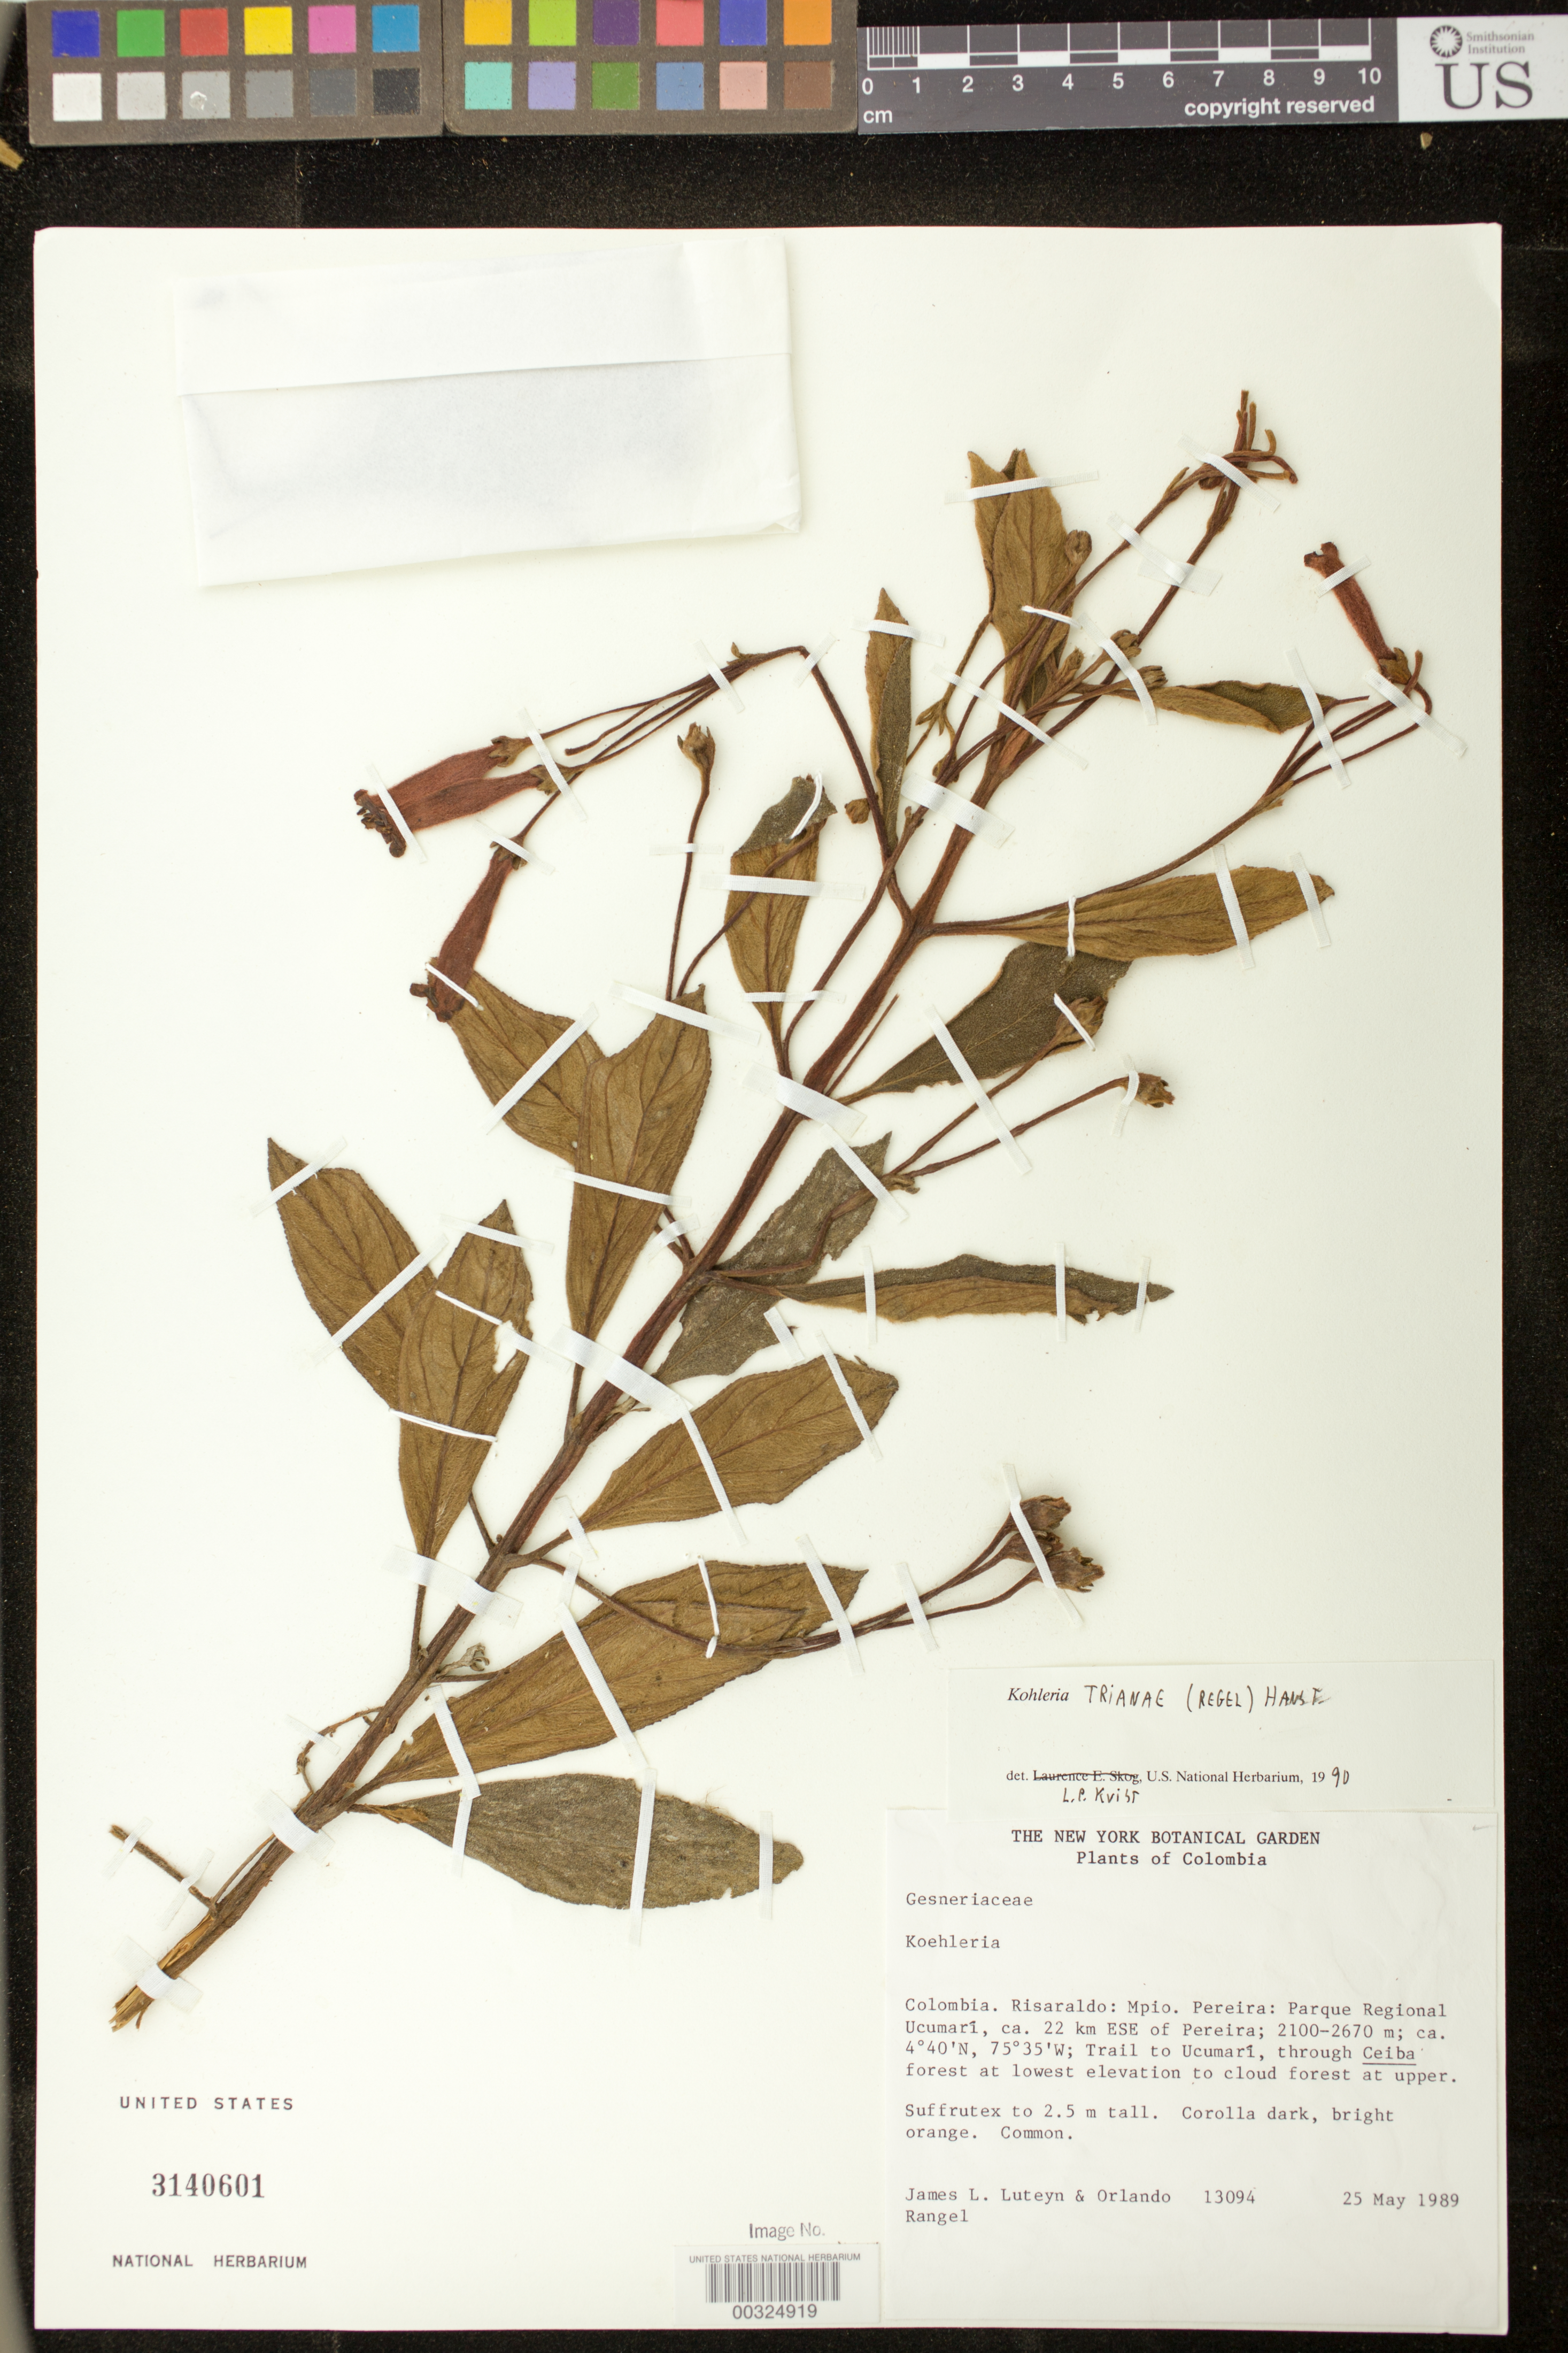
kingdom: Plantae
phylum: Tracheophyta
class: Magnoliopsida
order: Lamiales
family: Gesneriaceae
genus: Kohleria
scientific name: Kohleria trianae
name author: (Regel) Hanst.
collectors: J. L. Luteyn & J. O. Rangel Ch.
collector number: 13094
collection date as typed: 25 May 1989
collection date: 1989-05-25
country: Colombia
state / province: Risaralda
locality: Mun. of Pereira, Parque regional Ucumari, ca 22 km ESE of Pereira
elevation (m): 2100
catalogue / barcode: US 3140601